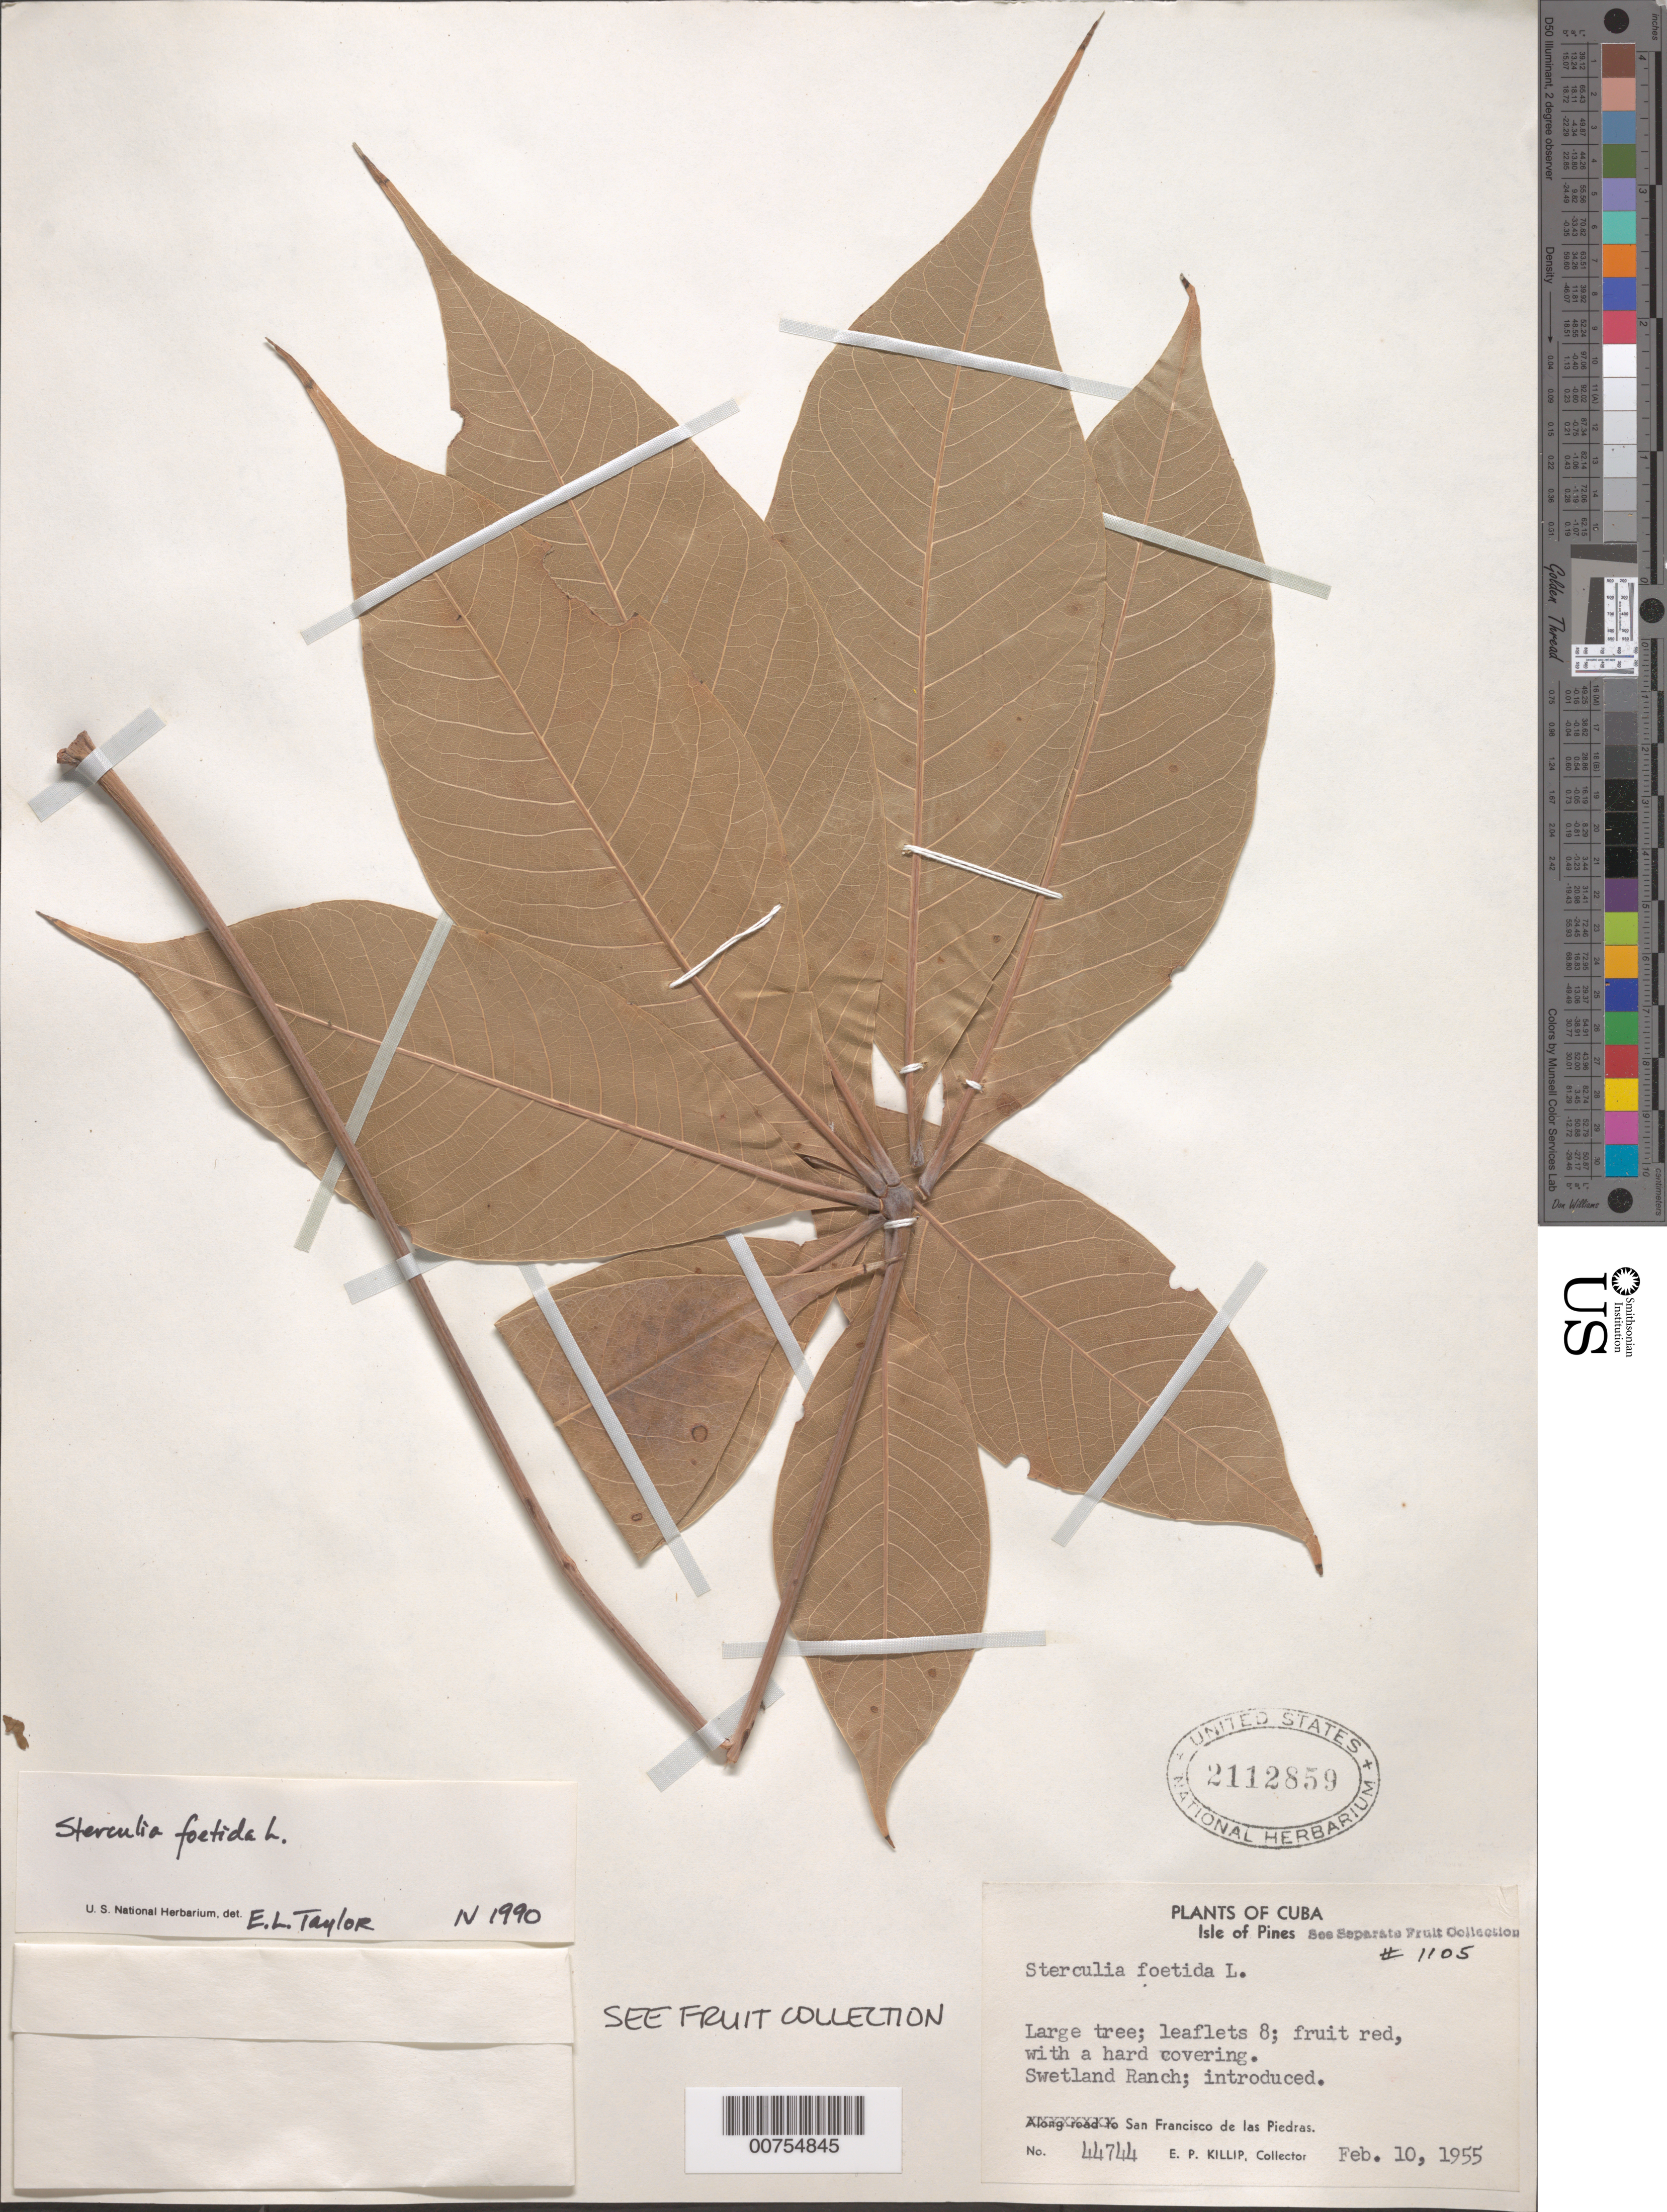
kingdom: Plantae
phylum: Tracheophyta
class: Magnoliopsida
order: Malvales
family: Malvaceae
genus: Sterculia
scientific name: Sterculia foetida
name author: L.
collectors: E. P. Killip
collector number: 44744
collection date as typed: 10 Feb 1955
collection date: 1955-02-10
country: Cuba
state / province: Isla de La Juventud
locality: San Francisco de las Piedras. Swetland Ranch.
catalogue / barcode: US 2112859